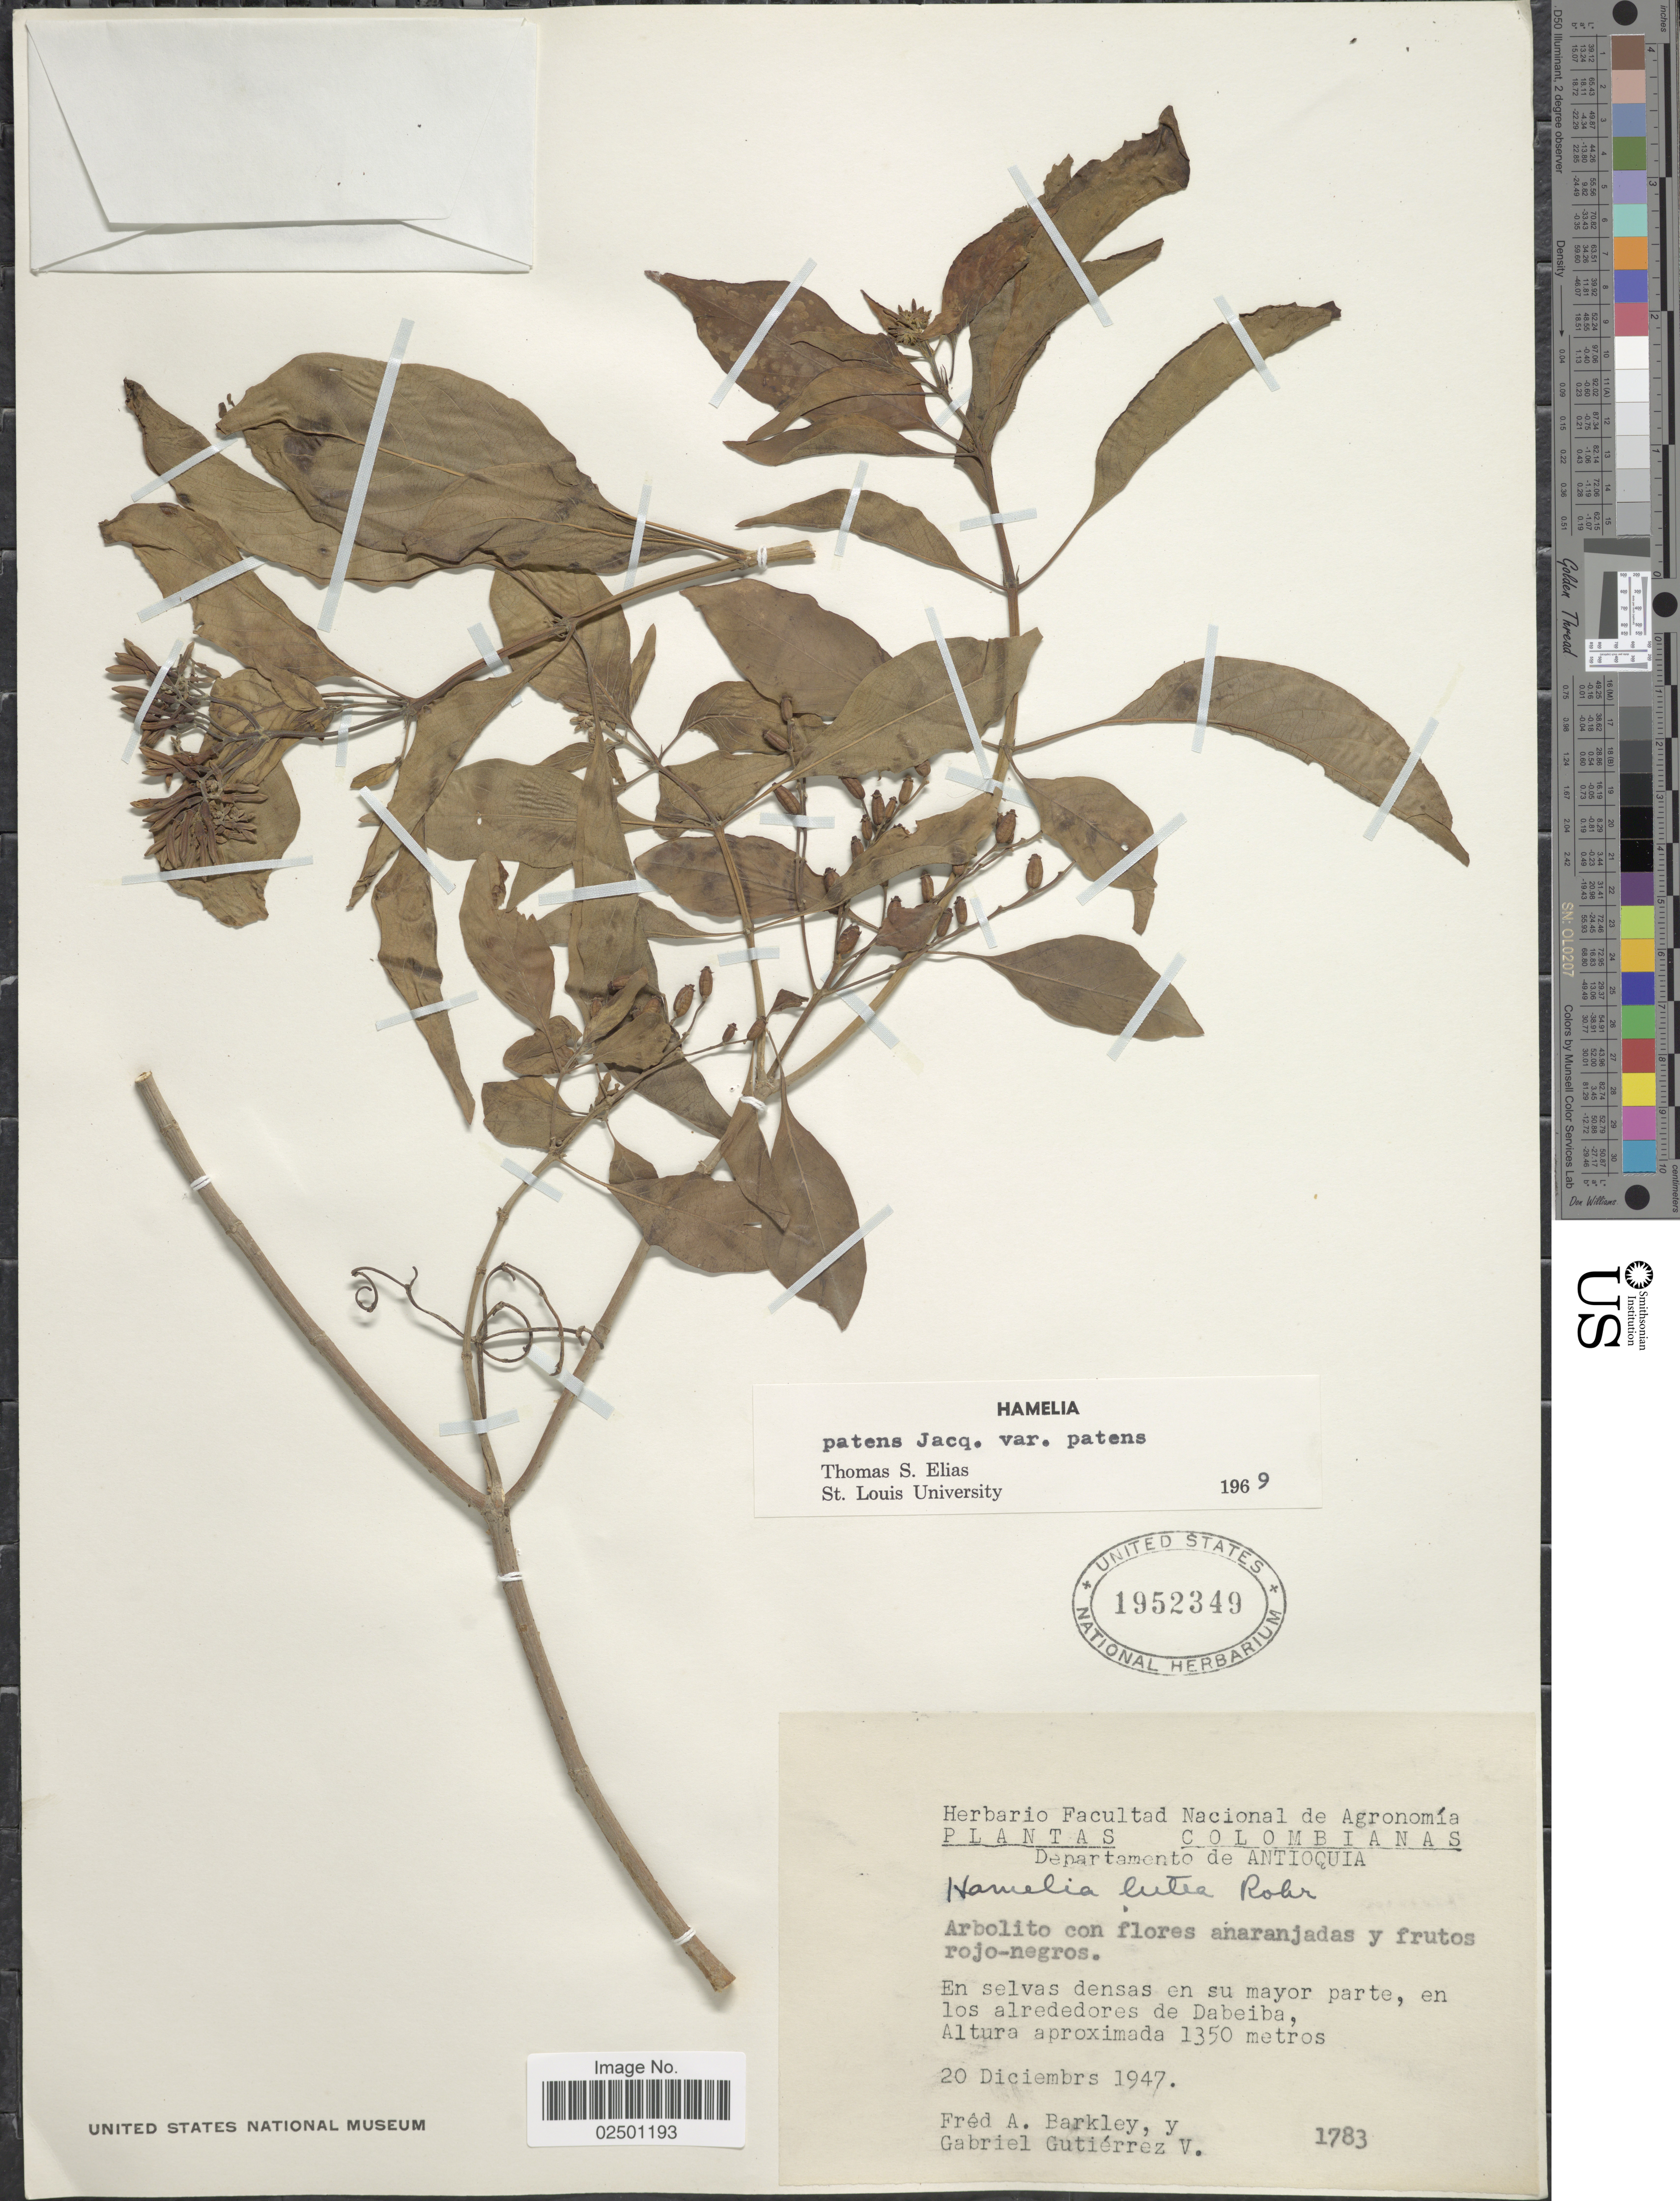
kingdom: Plantae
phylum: Tracheophyta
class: Magnoliopsida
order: Gentianales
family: Rubiaceae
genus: Hamelia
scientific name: Hamelia patens var. patens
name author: Jacq.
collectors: F. A. Barkley & G. Gutiérrez V.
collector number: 1783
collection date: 1947-12-20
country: Colombia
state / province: Antioquia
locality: Departamento de Antioquia. En selvas densas en su mayor parte, en los arededores de Dabeiba.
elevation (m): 1350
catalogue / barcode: US 1952349